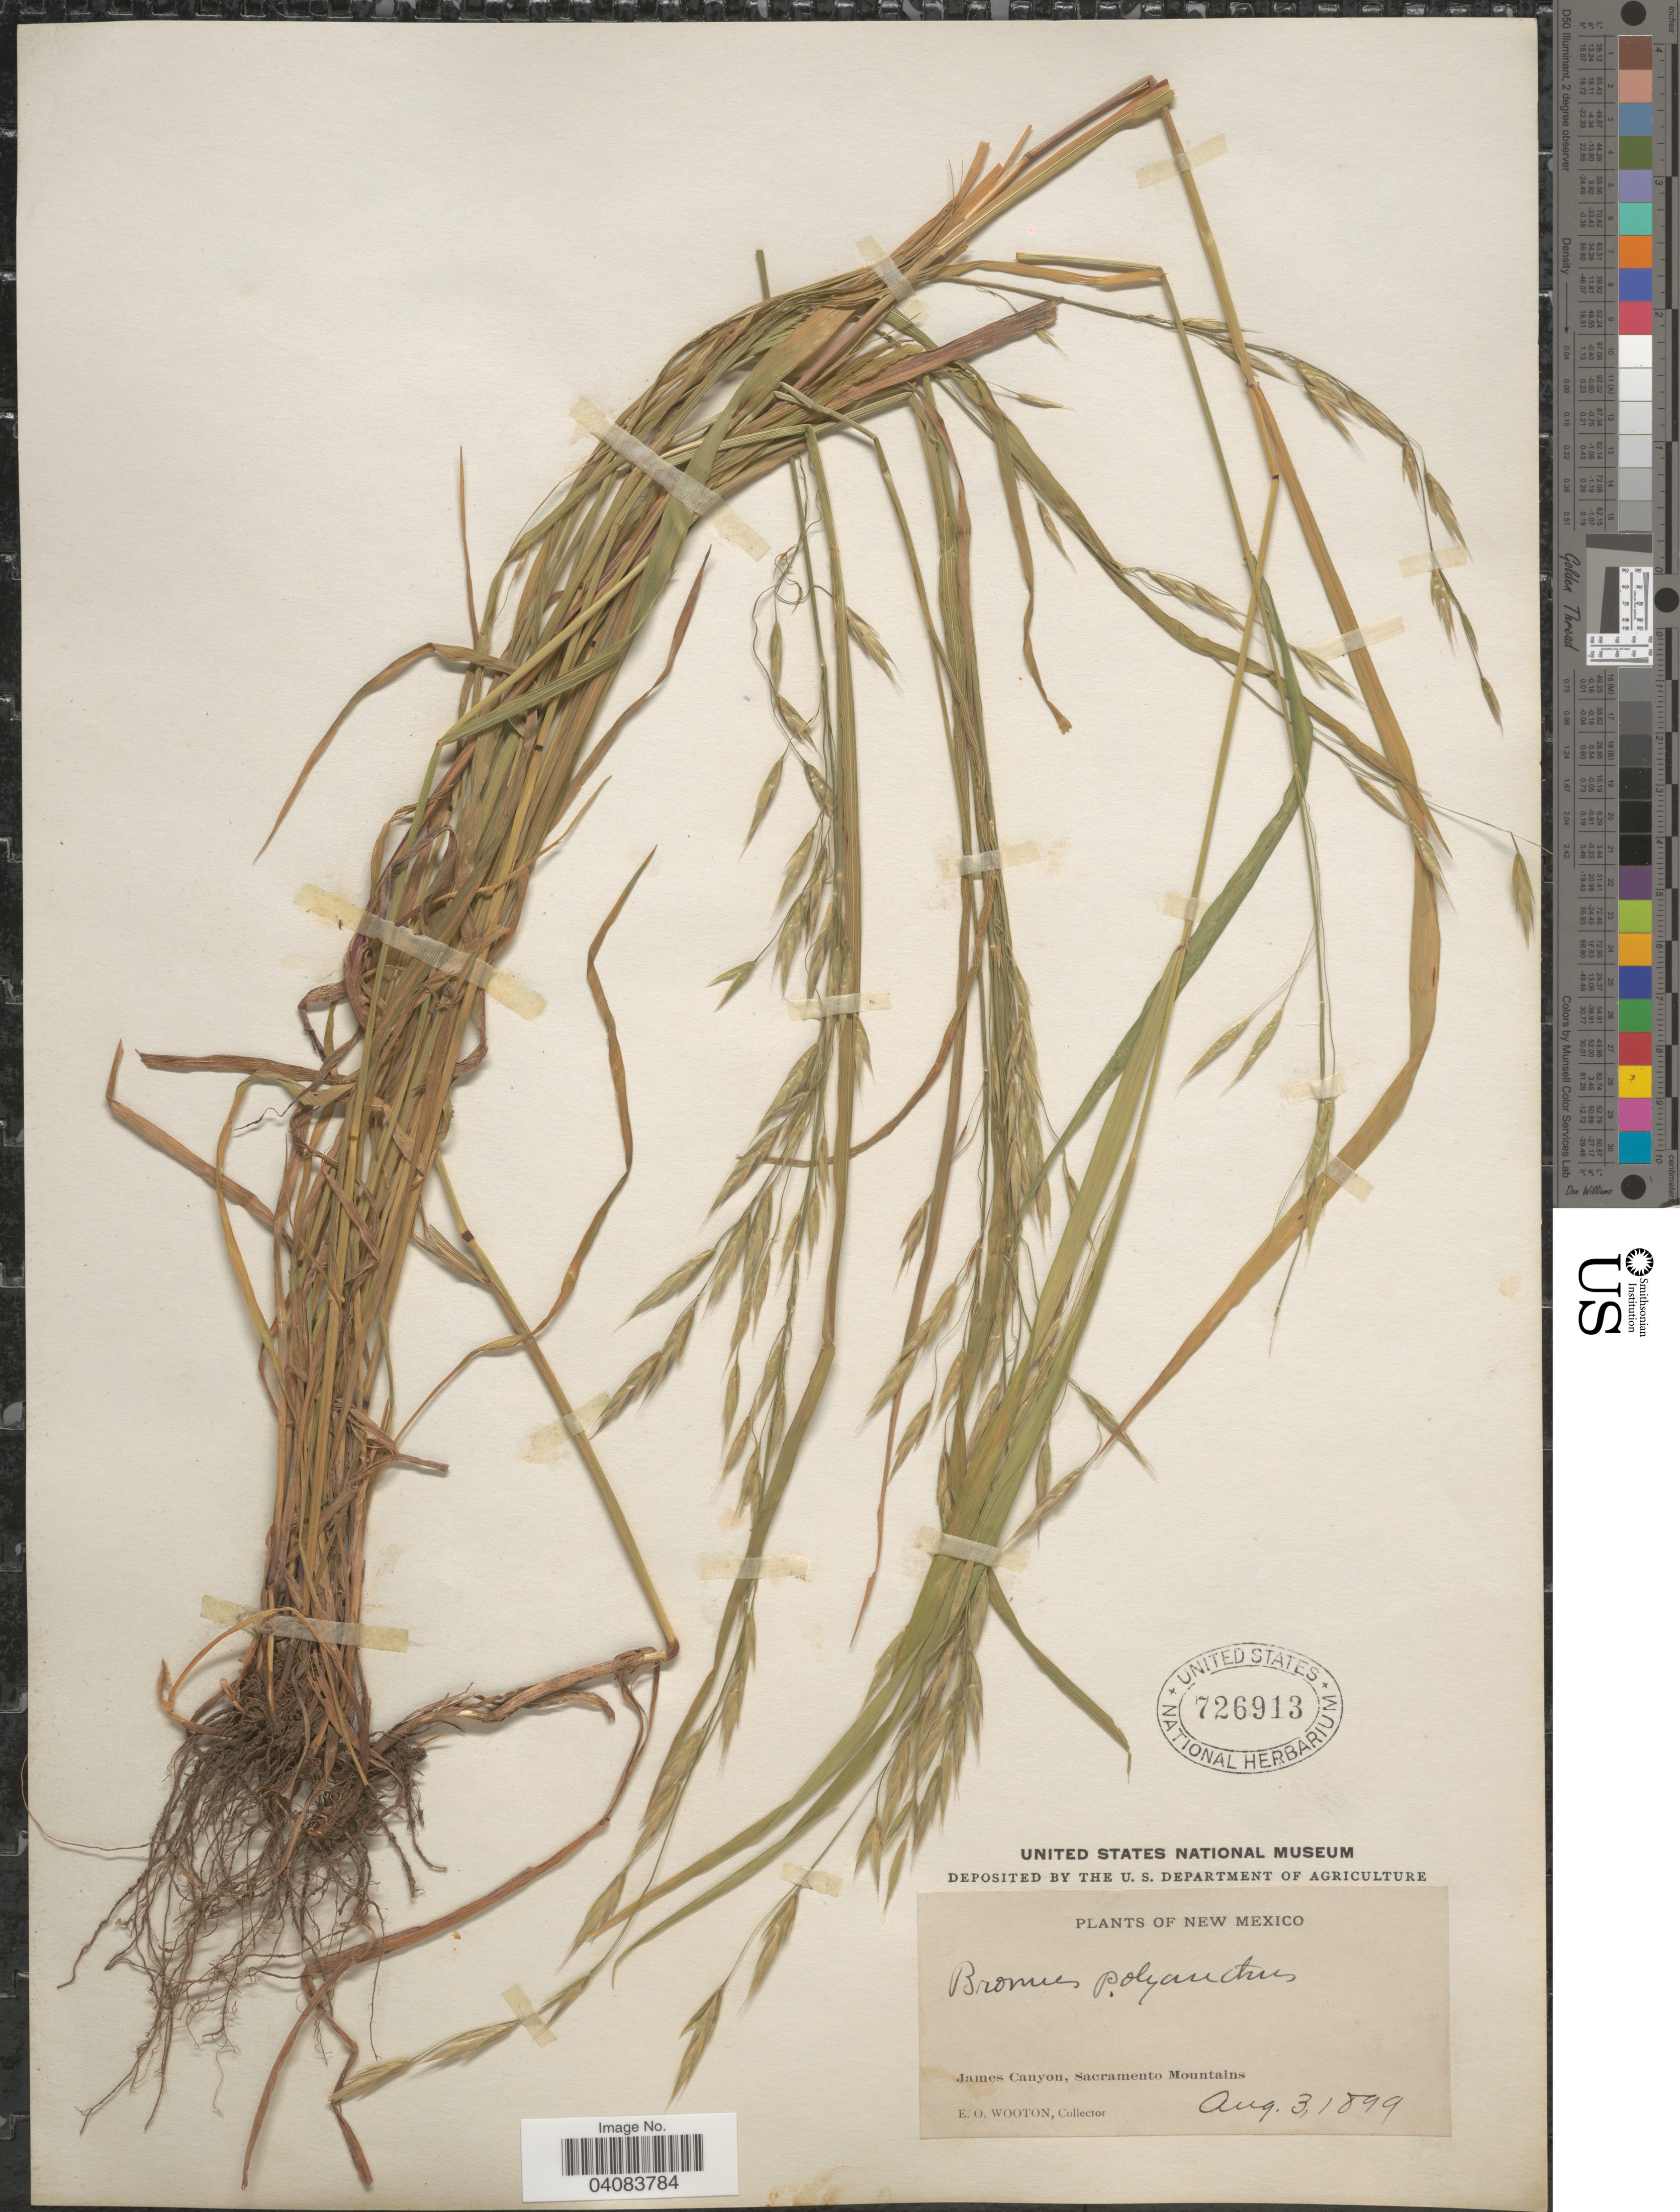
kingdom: Plantae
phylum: Tracheophyta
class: Liliopsida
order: Poales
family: Poaceae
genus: Bromus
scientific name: Bromus polyanthus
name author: Scribn. ex Shear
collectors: E. O. Wooton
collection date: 1899-08-03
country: United States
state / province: New Mexico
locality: James Canyon, Sacramento Mountains.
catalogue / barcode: US 726913